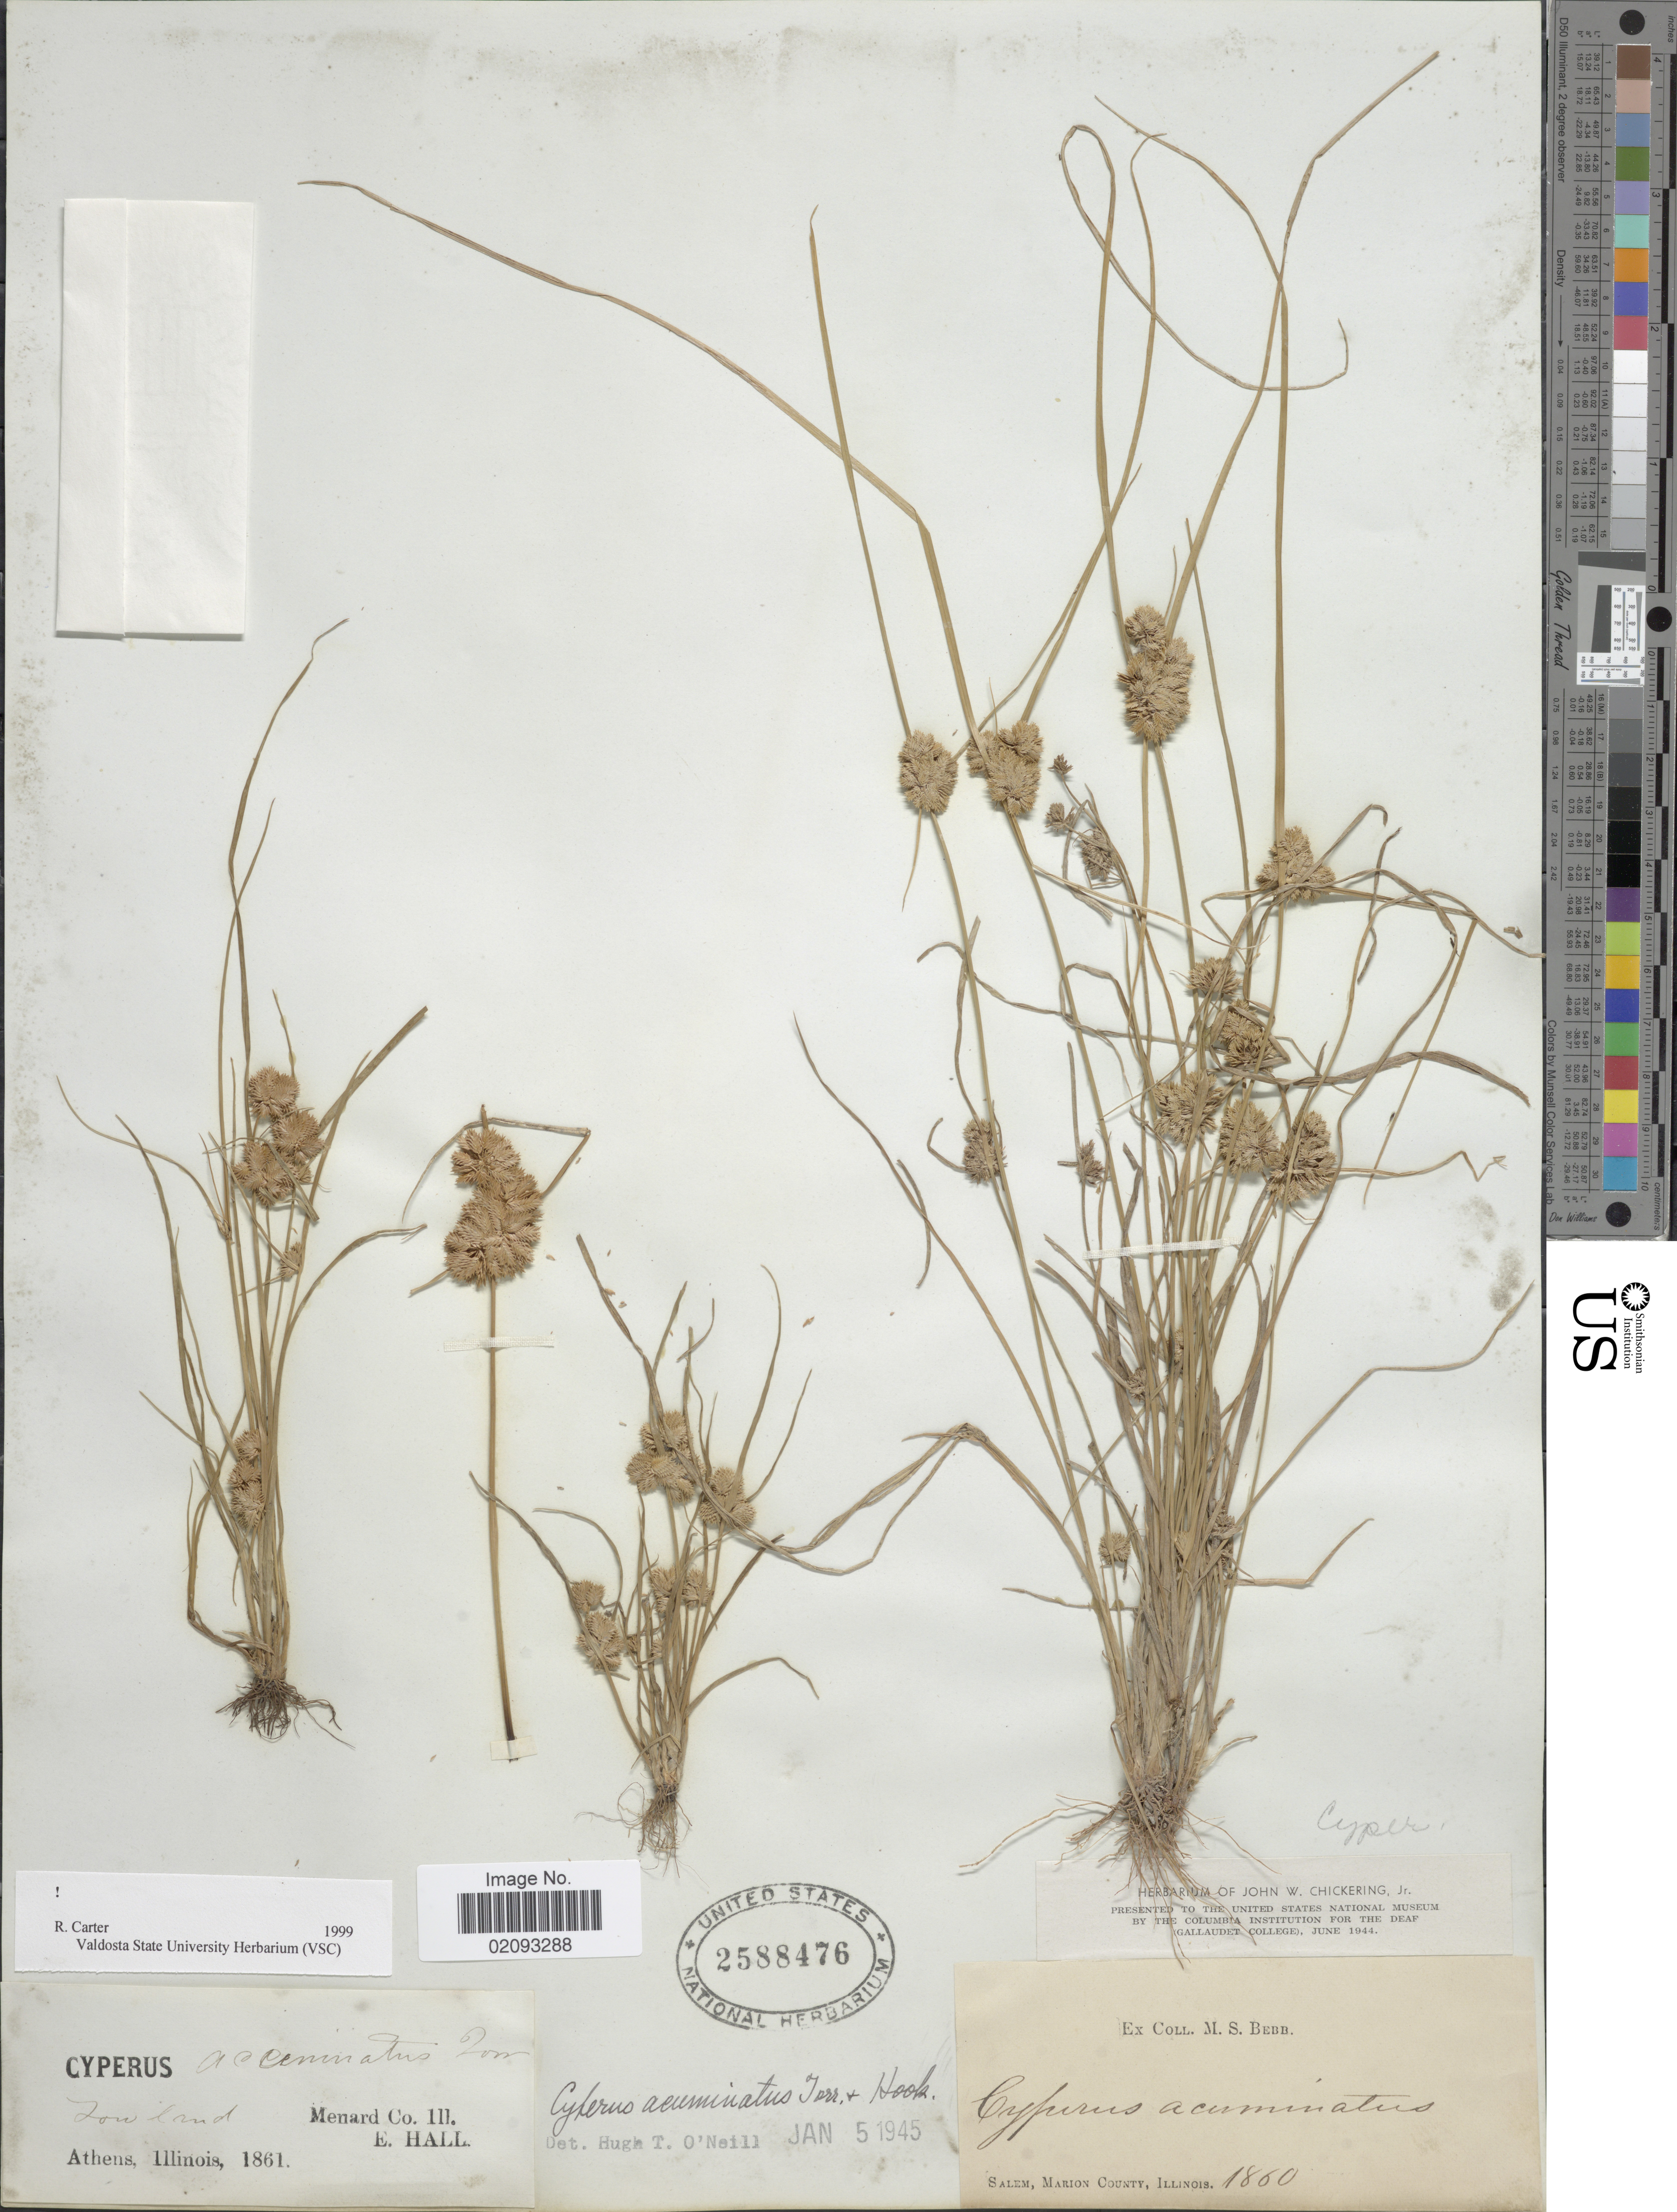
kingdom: Plantae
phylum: Tracheophyta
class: Liliopsida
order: Poales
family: Cyperaceae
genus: Cyperus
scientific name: Cyperus acuminatus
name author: Torr. & Hook.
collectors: ex Herb. M. S. Bebb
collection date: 1860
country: United States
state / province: Illinois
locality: Salem, Marion County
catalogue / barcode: US 2588476-2